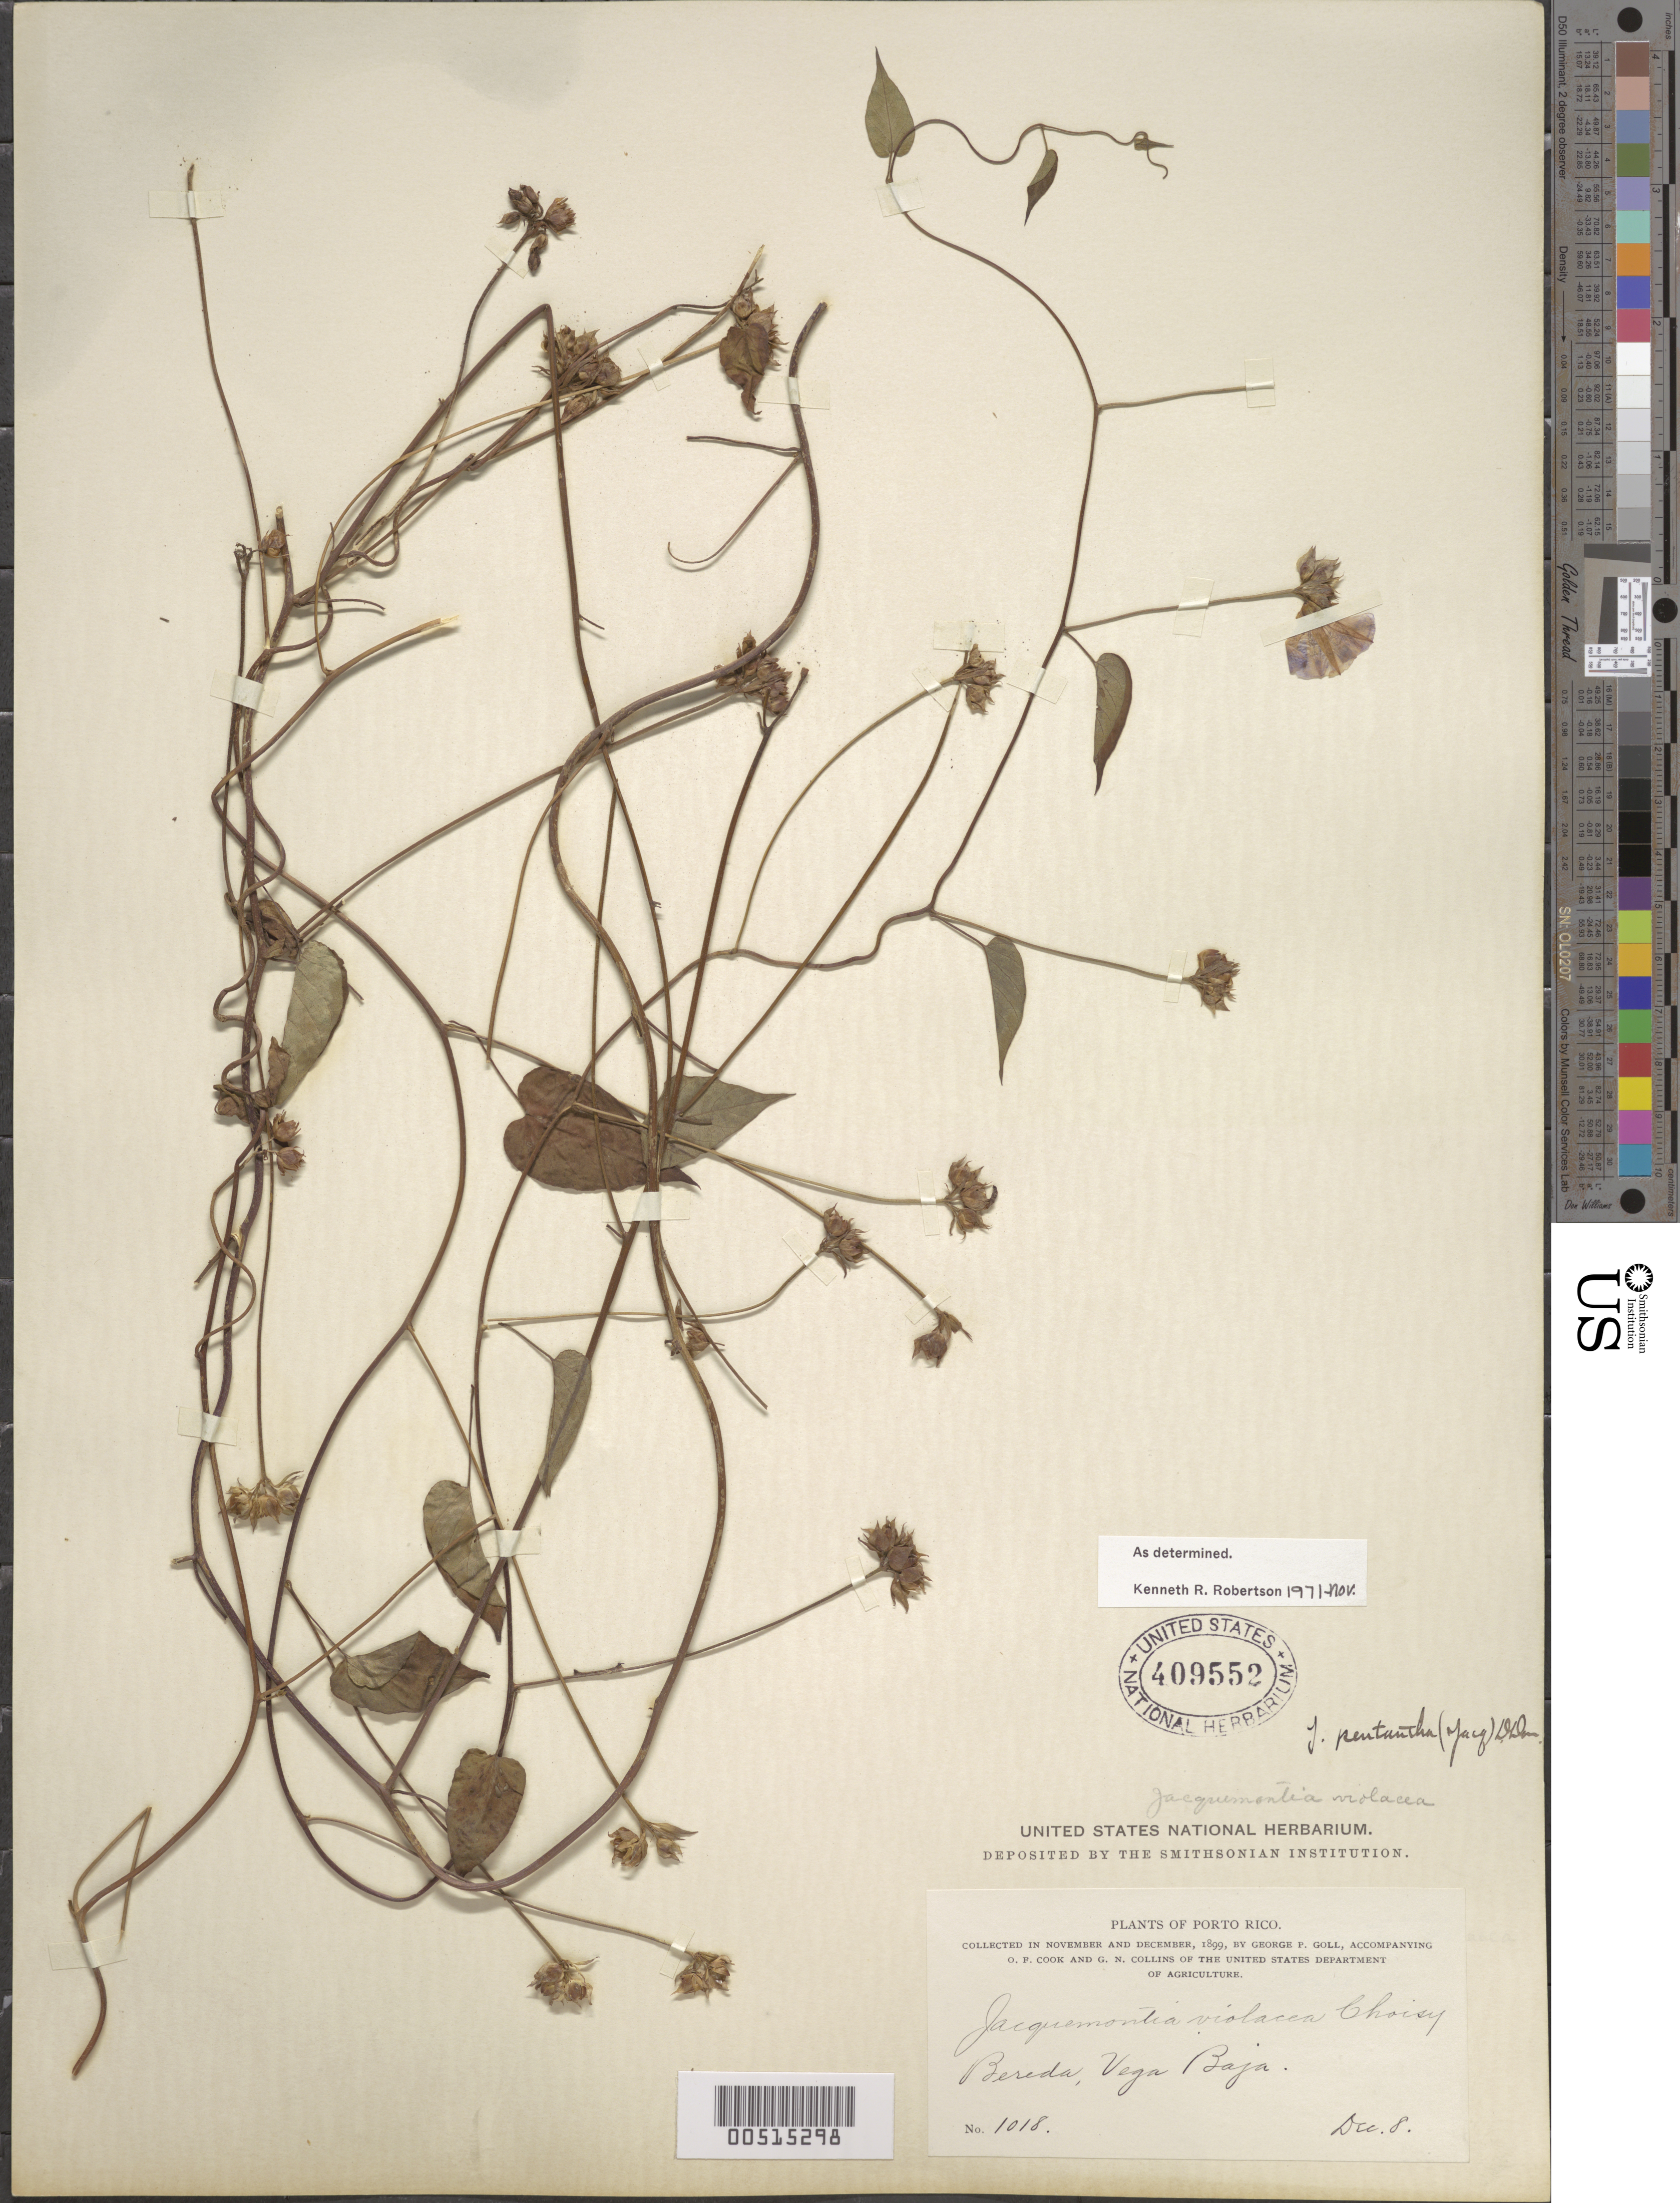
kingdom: Plantae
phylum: Tracheophyta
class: Magnoliopsida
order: Solanales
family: Convolvulaceae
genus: Jacquemontia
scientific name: Jacquemontia pentanthos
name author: (Jacq.) G. Don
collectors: G. Goll, O. F. Cook & G. Collins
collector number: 1018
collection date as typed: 08 Dec 1899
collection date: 1899-12-08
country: Puerto Rico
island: Greater Antilles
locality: Bereda, Vega Baja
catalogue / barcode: US 409552